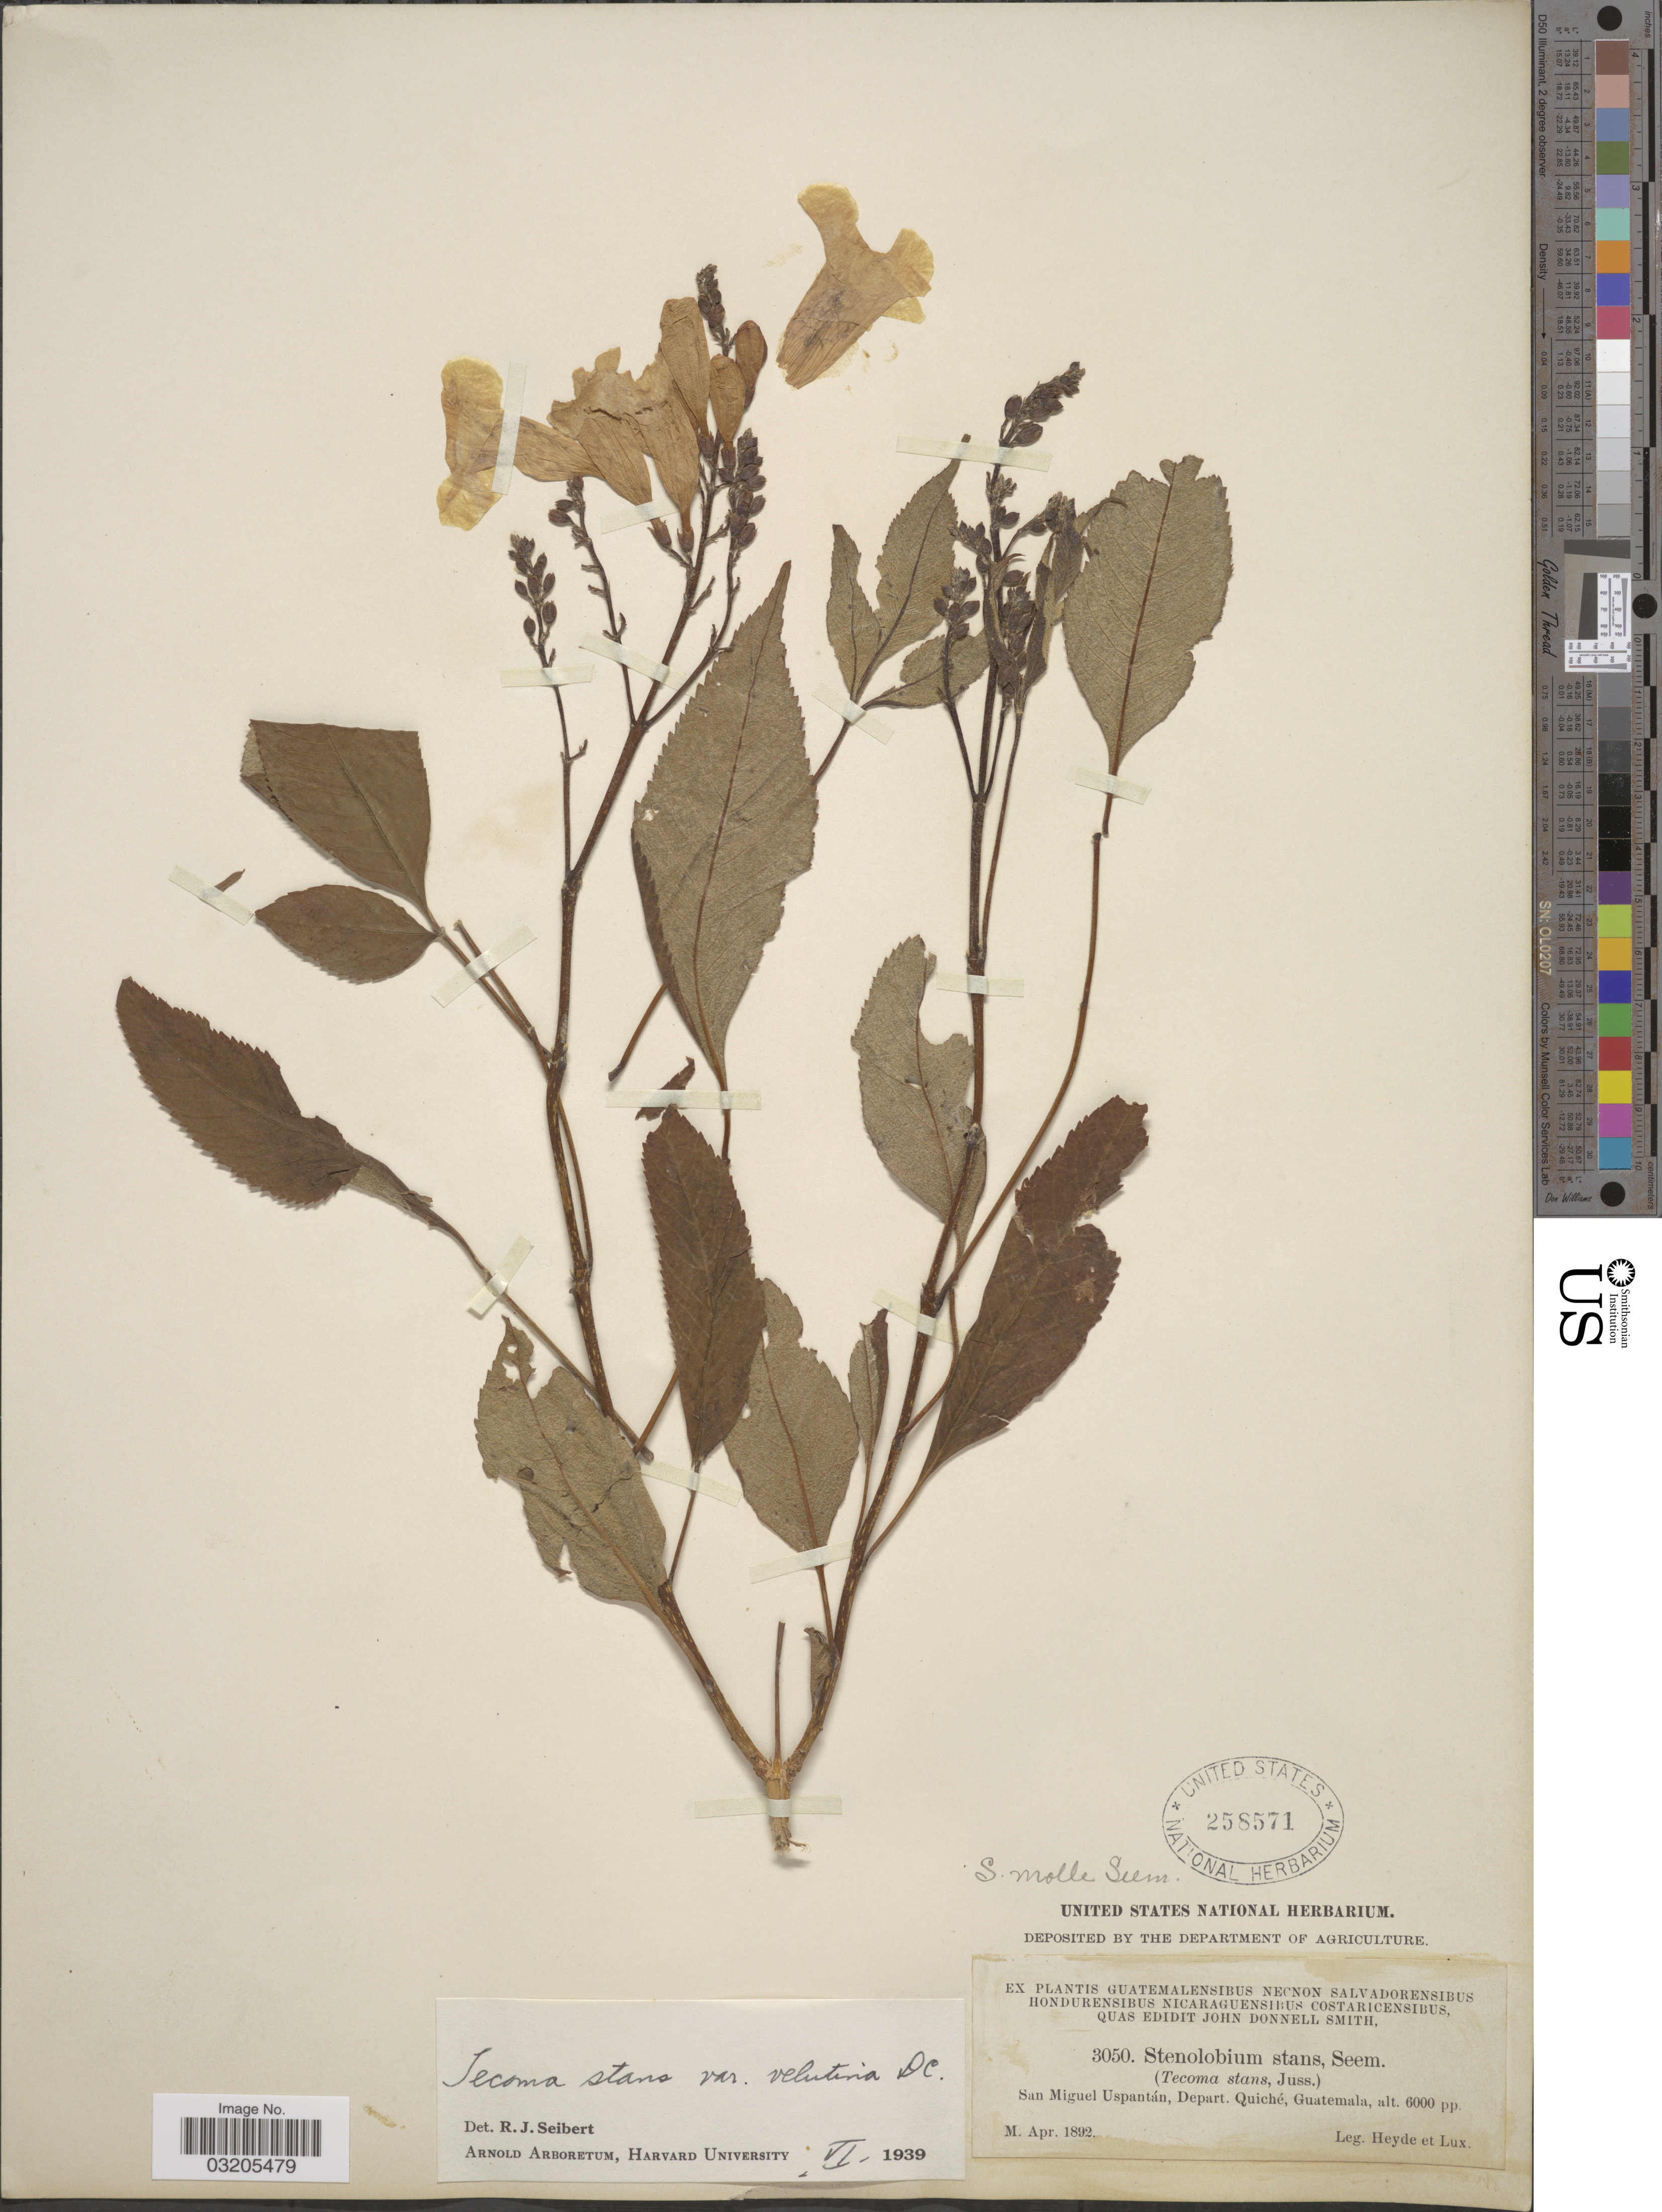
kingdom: Plantae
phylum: Tracheophyta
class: Magnoliopsida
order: Lamiales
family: Bignoniaceae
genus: Tecoma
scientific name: Tecoma stans var. velutina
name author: DC.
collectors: Heyde & Lux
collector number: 3050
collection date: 1892-04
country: Guatemala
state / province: El Quiché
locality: San Miguel Uspantán, Depart. Quiché.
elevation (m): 1829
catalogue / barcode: US 258571